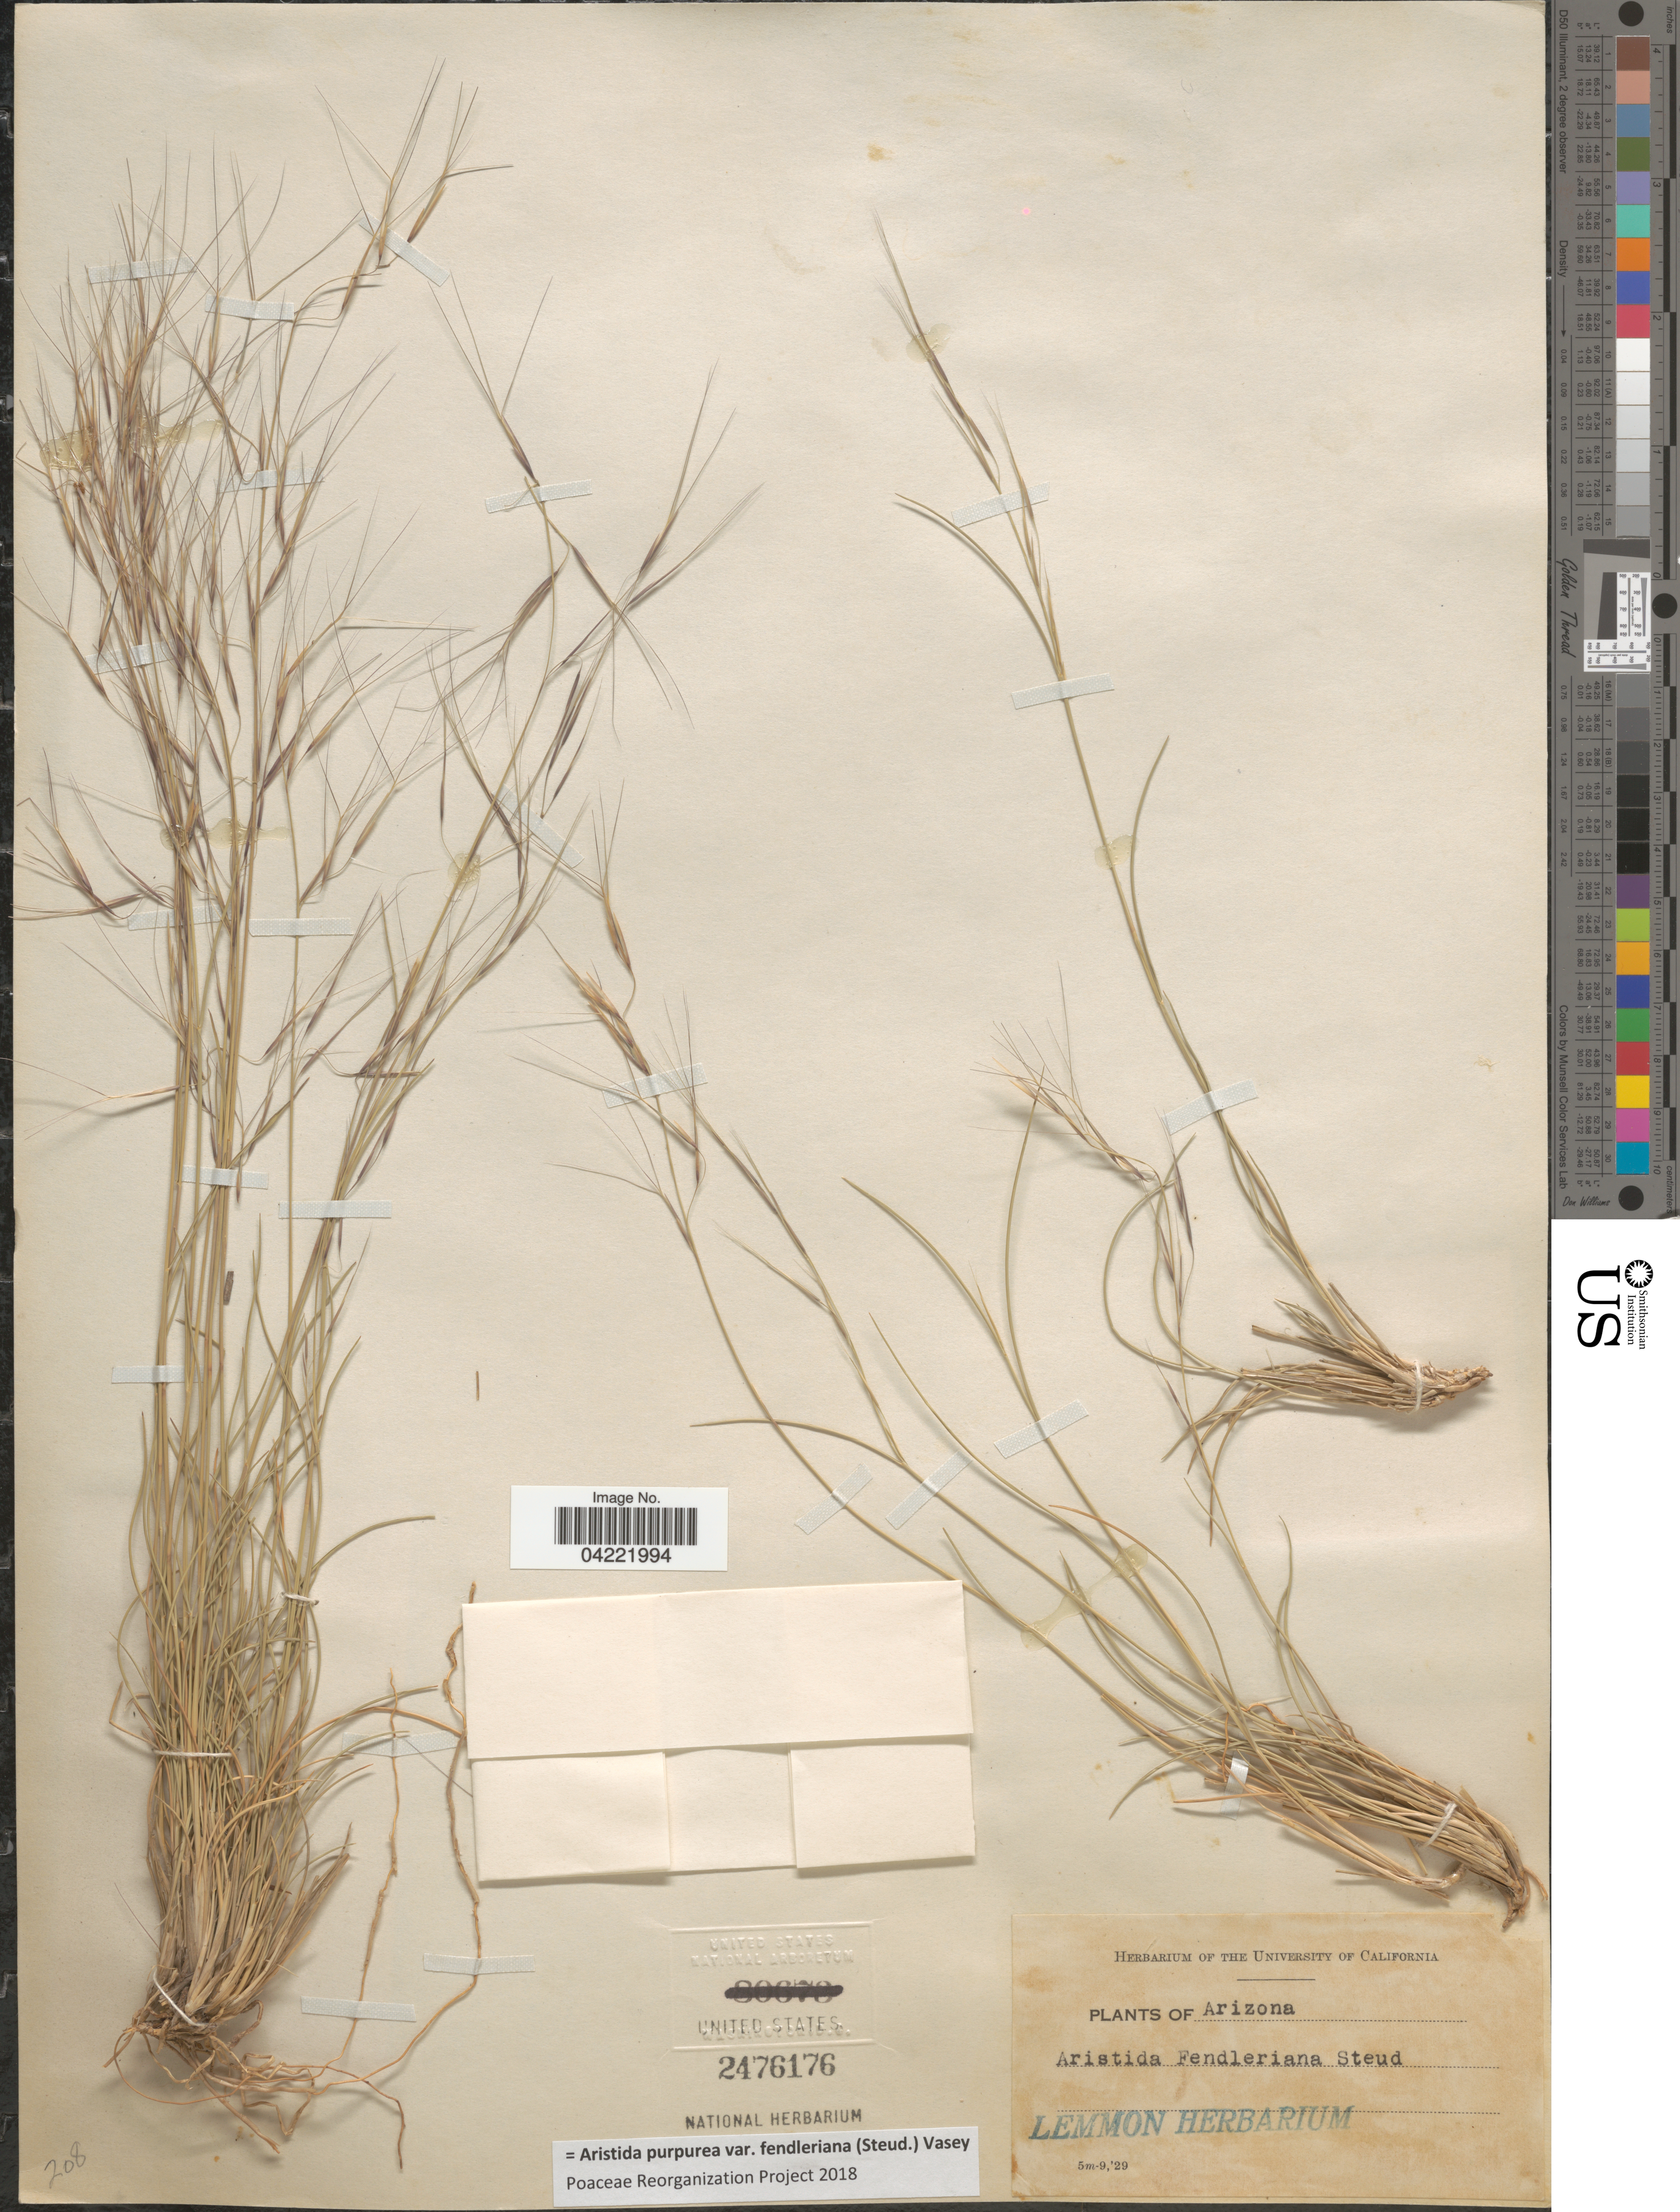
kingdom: Plantae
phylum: Tracheophyta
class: Liliopsida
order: Poales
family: Poaceae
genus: Aristida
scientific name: Aristida purpurea var. fendleriana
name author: (Steud.) Vasey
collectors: ex herb. Lemmon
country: United States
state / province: Arizona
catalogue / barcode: US 2476176